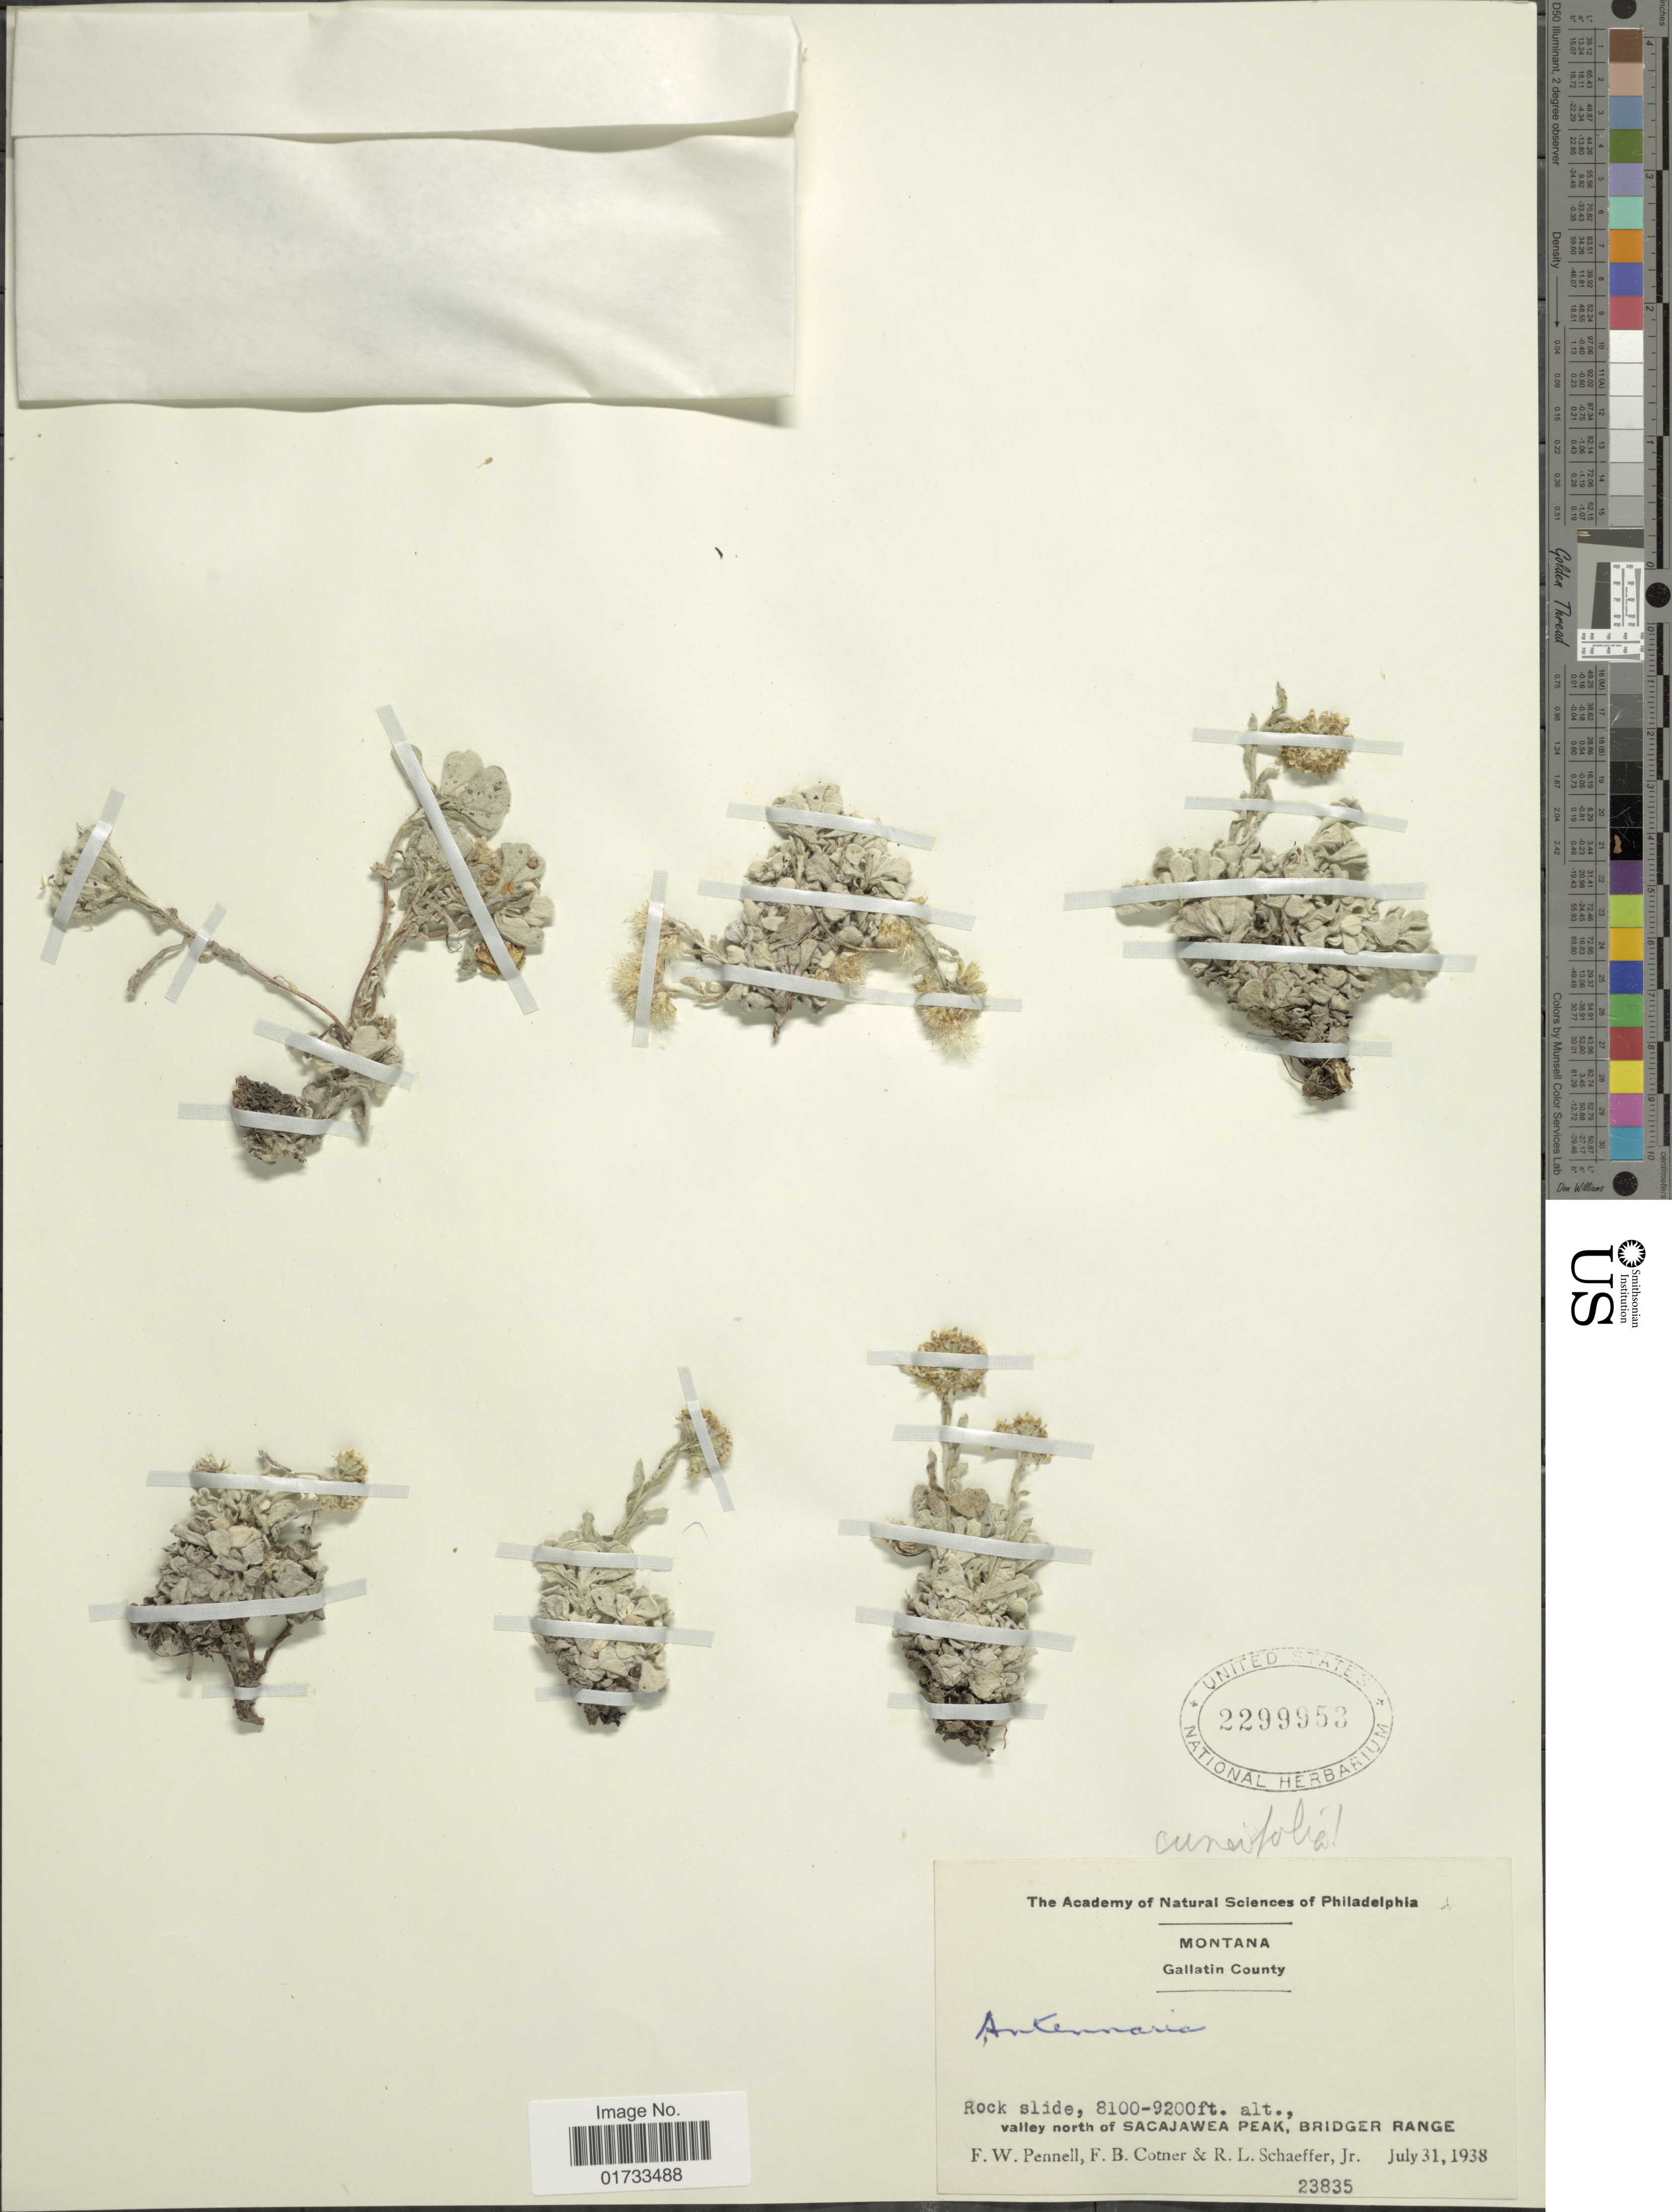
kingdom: Plantae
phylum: Tracheophyta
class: Magnoliopsida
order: Asterales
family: Asteraceae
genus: Antennaria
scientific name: Antennaria sp.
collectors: F. W. Pennell, F. Cotner & R. L. Schaeffer Jr.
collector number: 23835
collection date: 1938-07-31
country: United States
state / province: Montana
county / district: Gallatin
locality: Rock slide, valley N of Sacajawea Peak, Bridger Range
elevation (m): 2469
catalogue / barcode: US 2299953